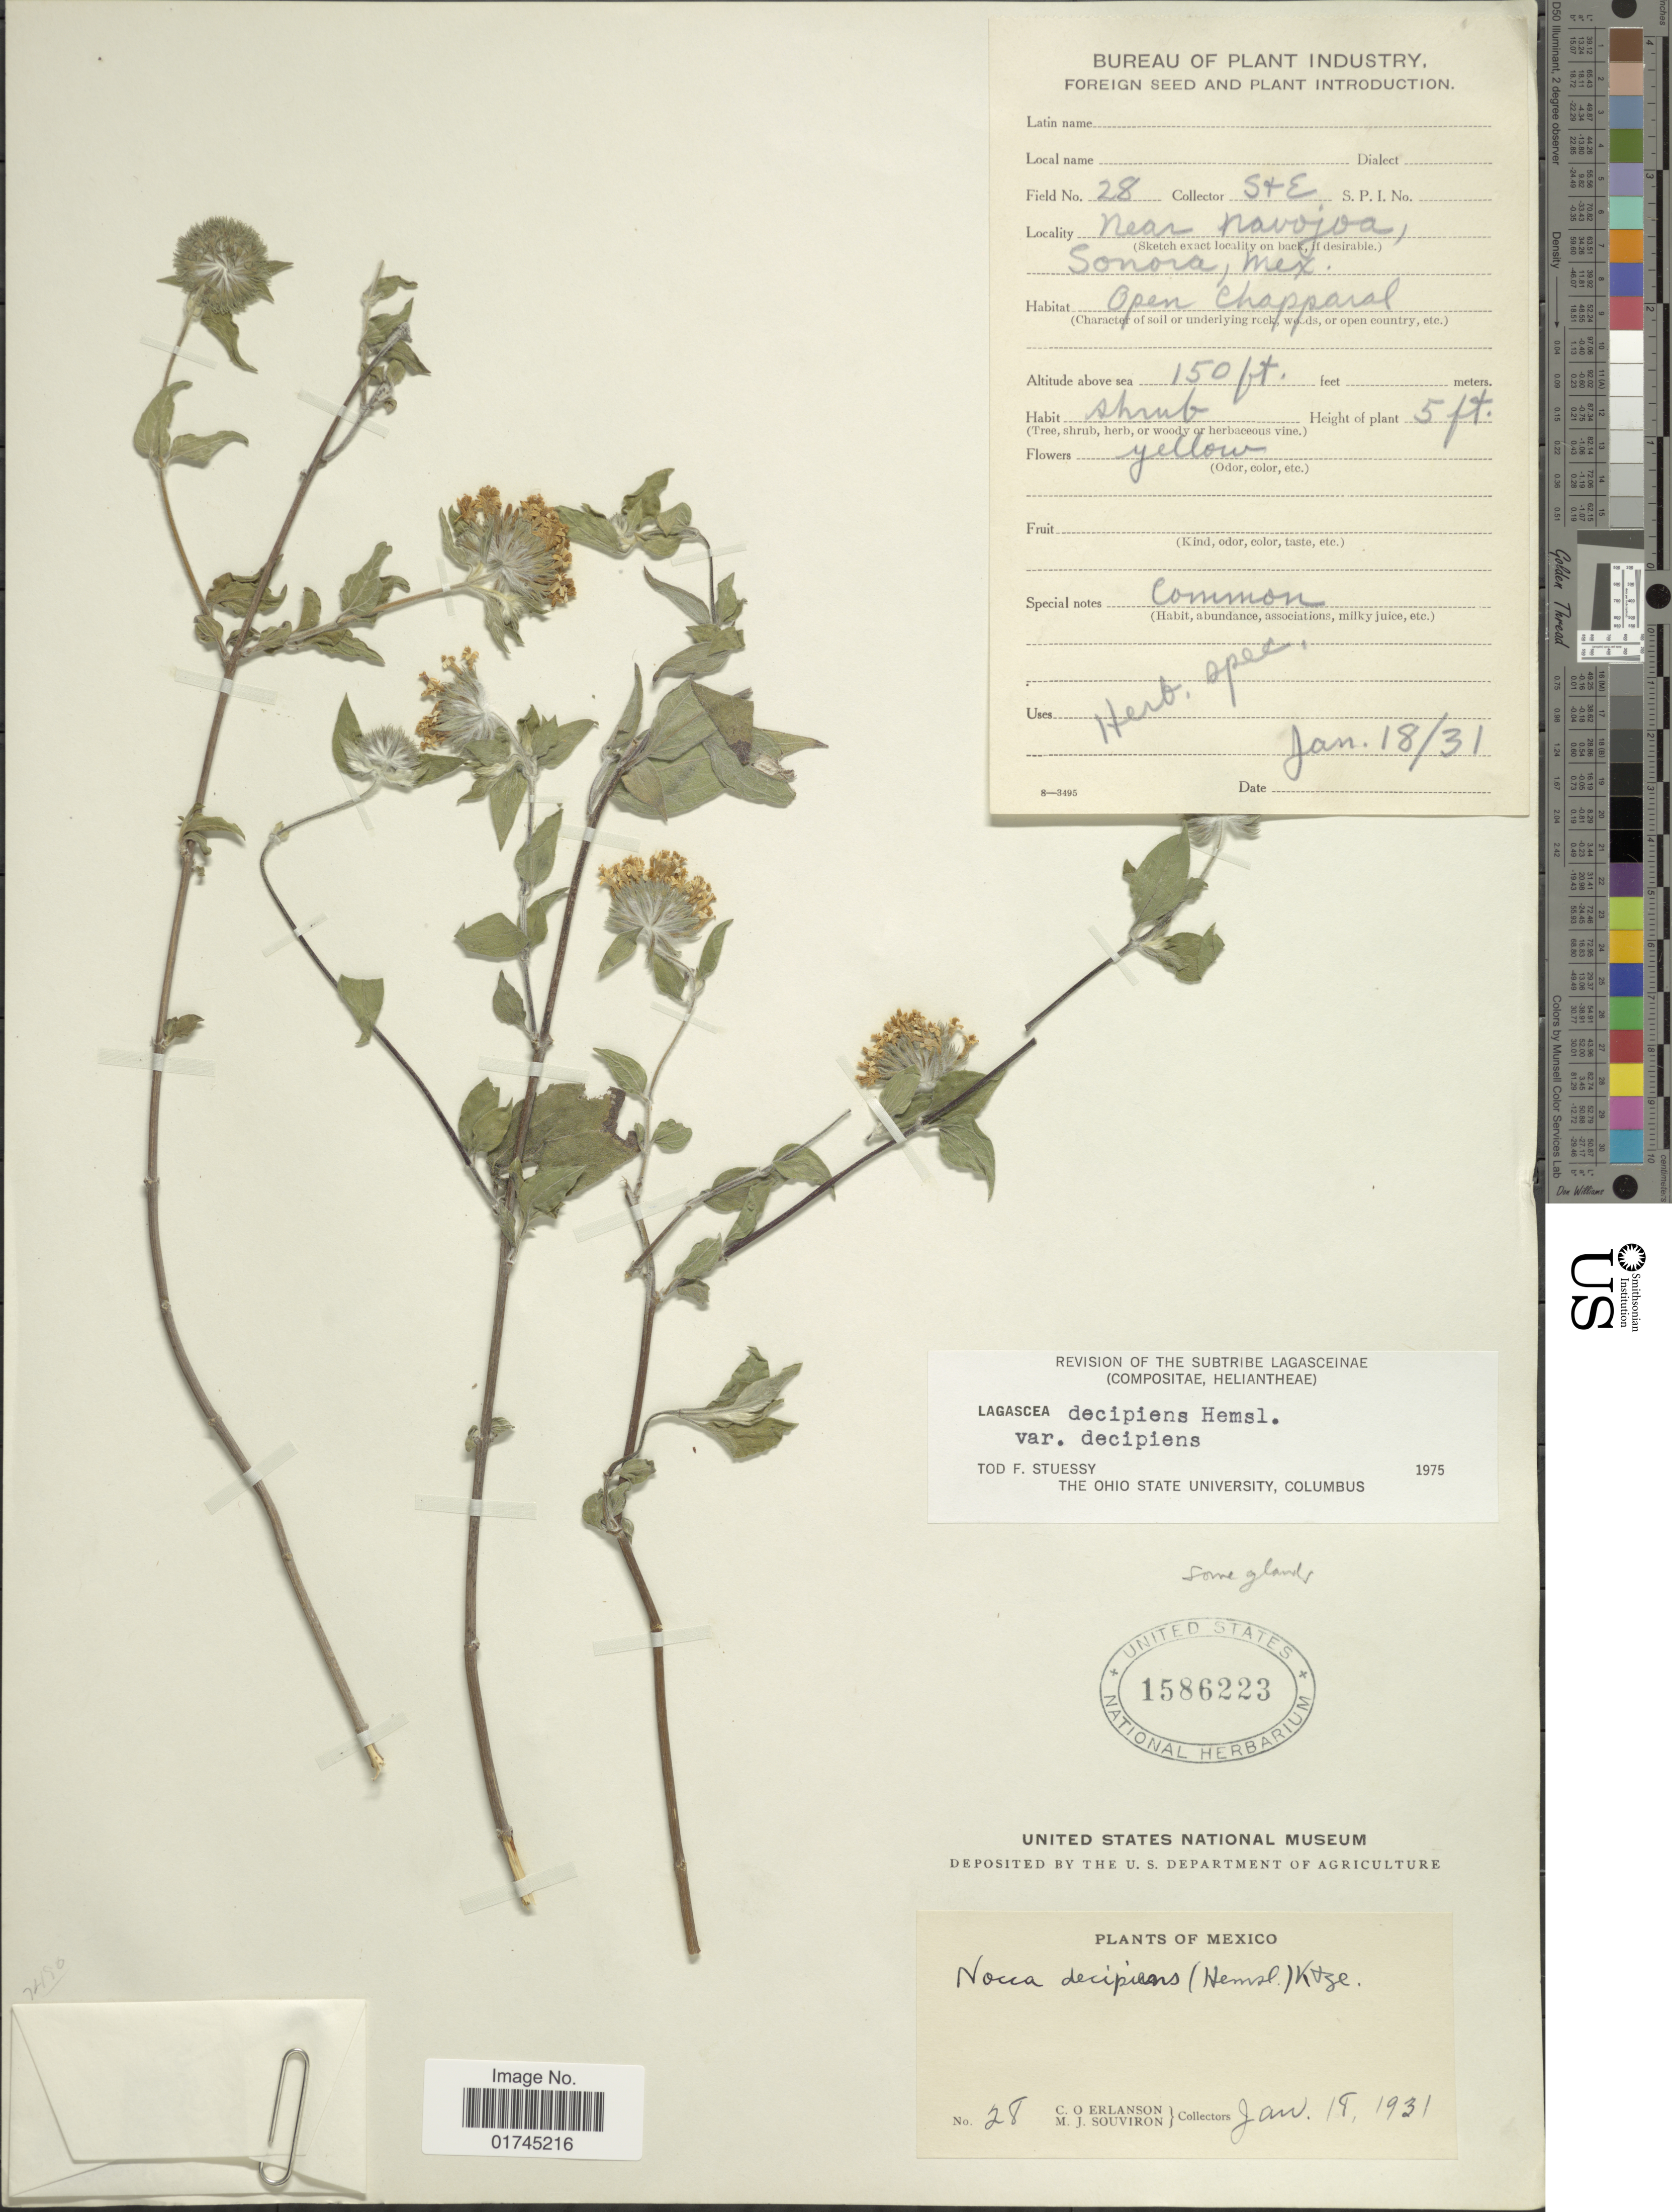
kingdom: Plantae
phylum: Tracheophyta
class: Magnoliopsida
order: Asterales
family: Asteraceae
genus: Lagascea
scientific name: Lagascea decipiens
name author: Hemsl.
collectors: C. O. Erlanson & M. J. Souviron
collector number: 28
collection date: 1931-01-18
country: Mexico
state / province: Sonora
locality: Near Navojoa, open Chapparal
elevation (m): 46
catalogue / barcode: US 1586223